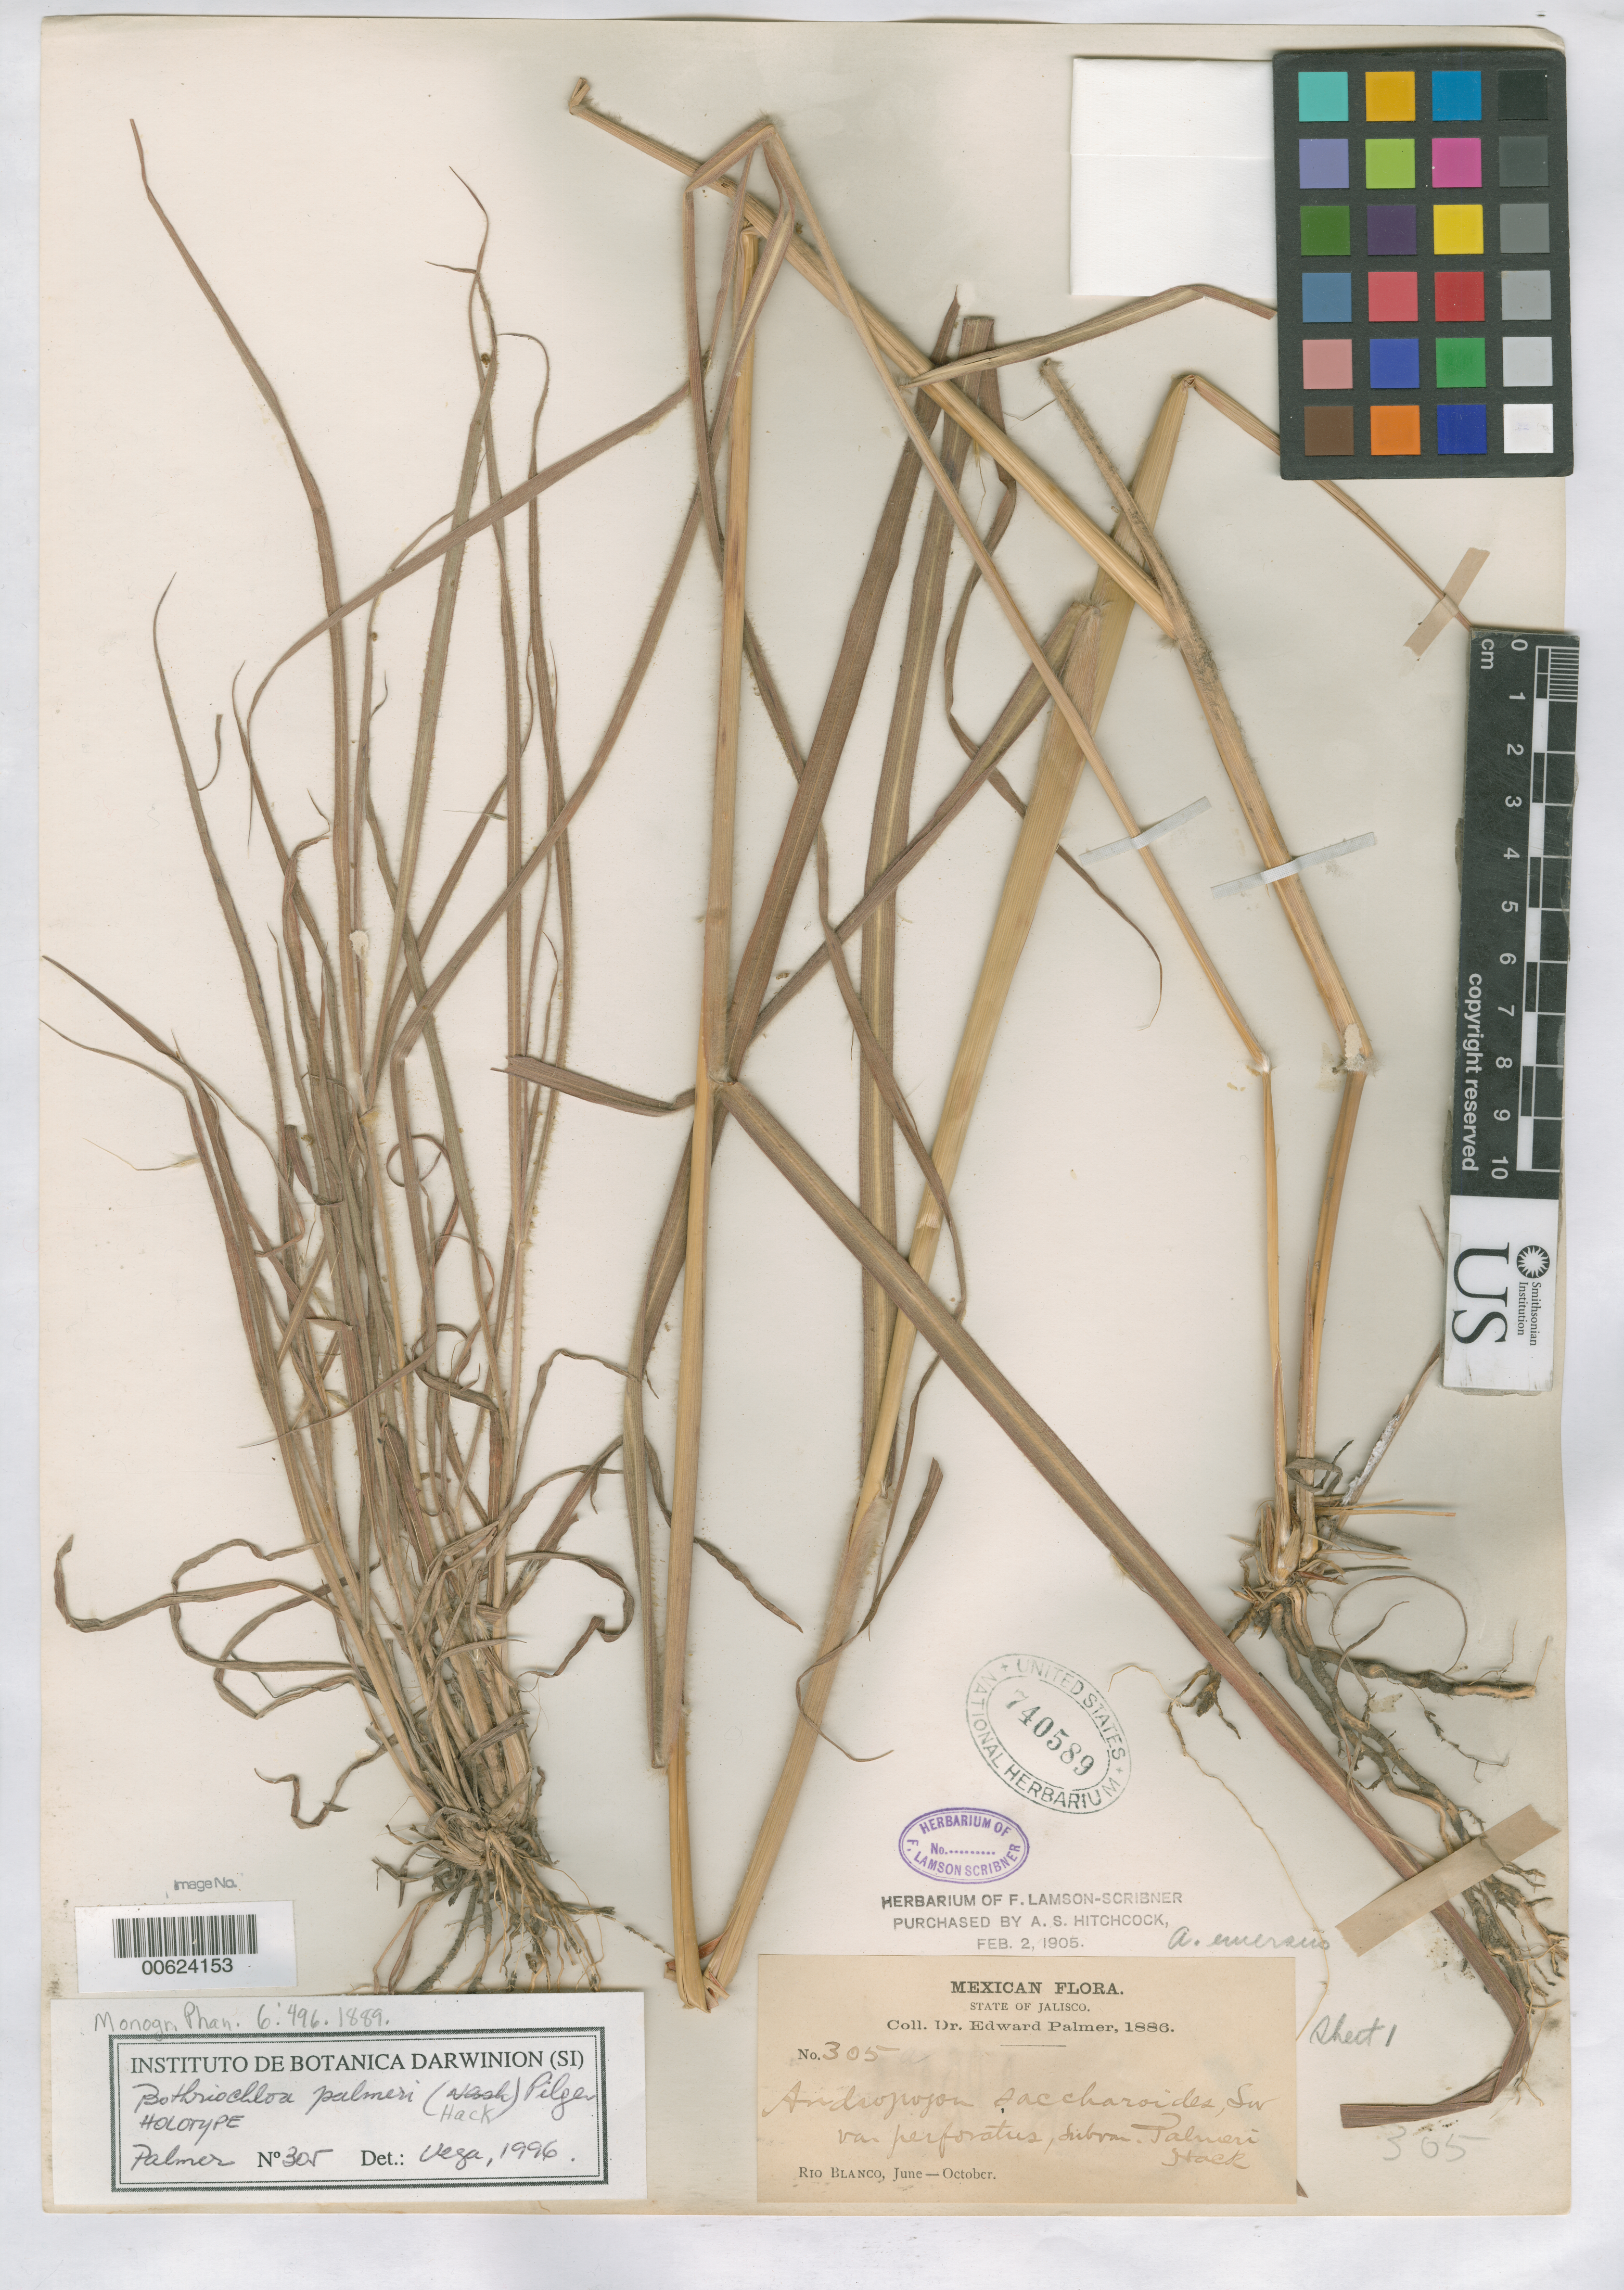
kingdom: Plantae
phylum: Tracheophyta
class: Liliopsida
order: Poales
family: Poaceae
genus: Andropogon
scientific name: Andropogon saccharoides var. palmeri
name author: Hack.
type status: Holotype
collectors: E. Palmer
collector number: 305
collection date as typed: Jun 1886 to -- Oct 1886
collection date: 1886-06/1886-10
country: Mexico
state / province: Jalisco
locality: Rio Blanco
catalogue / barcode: US 740589